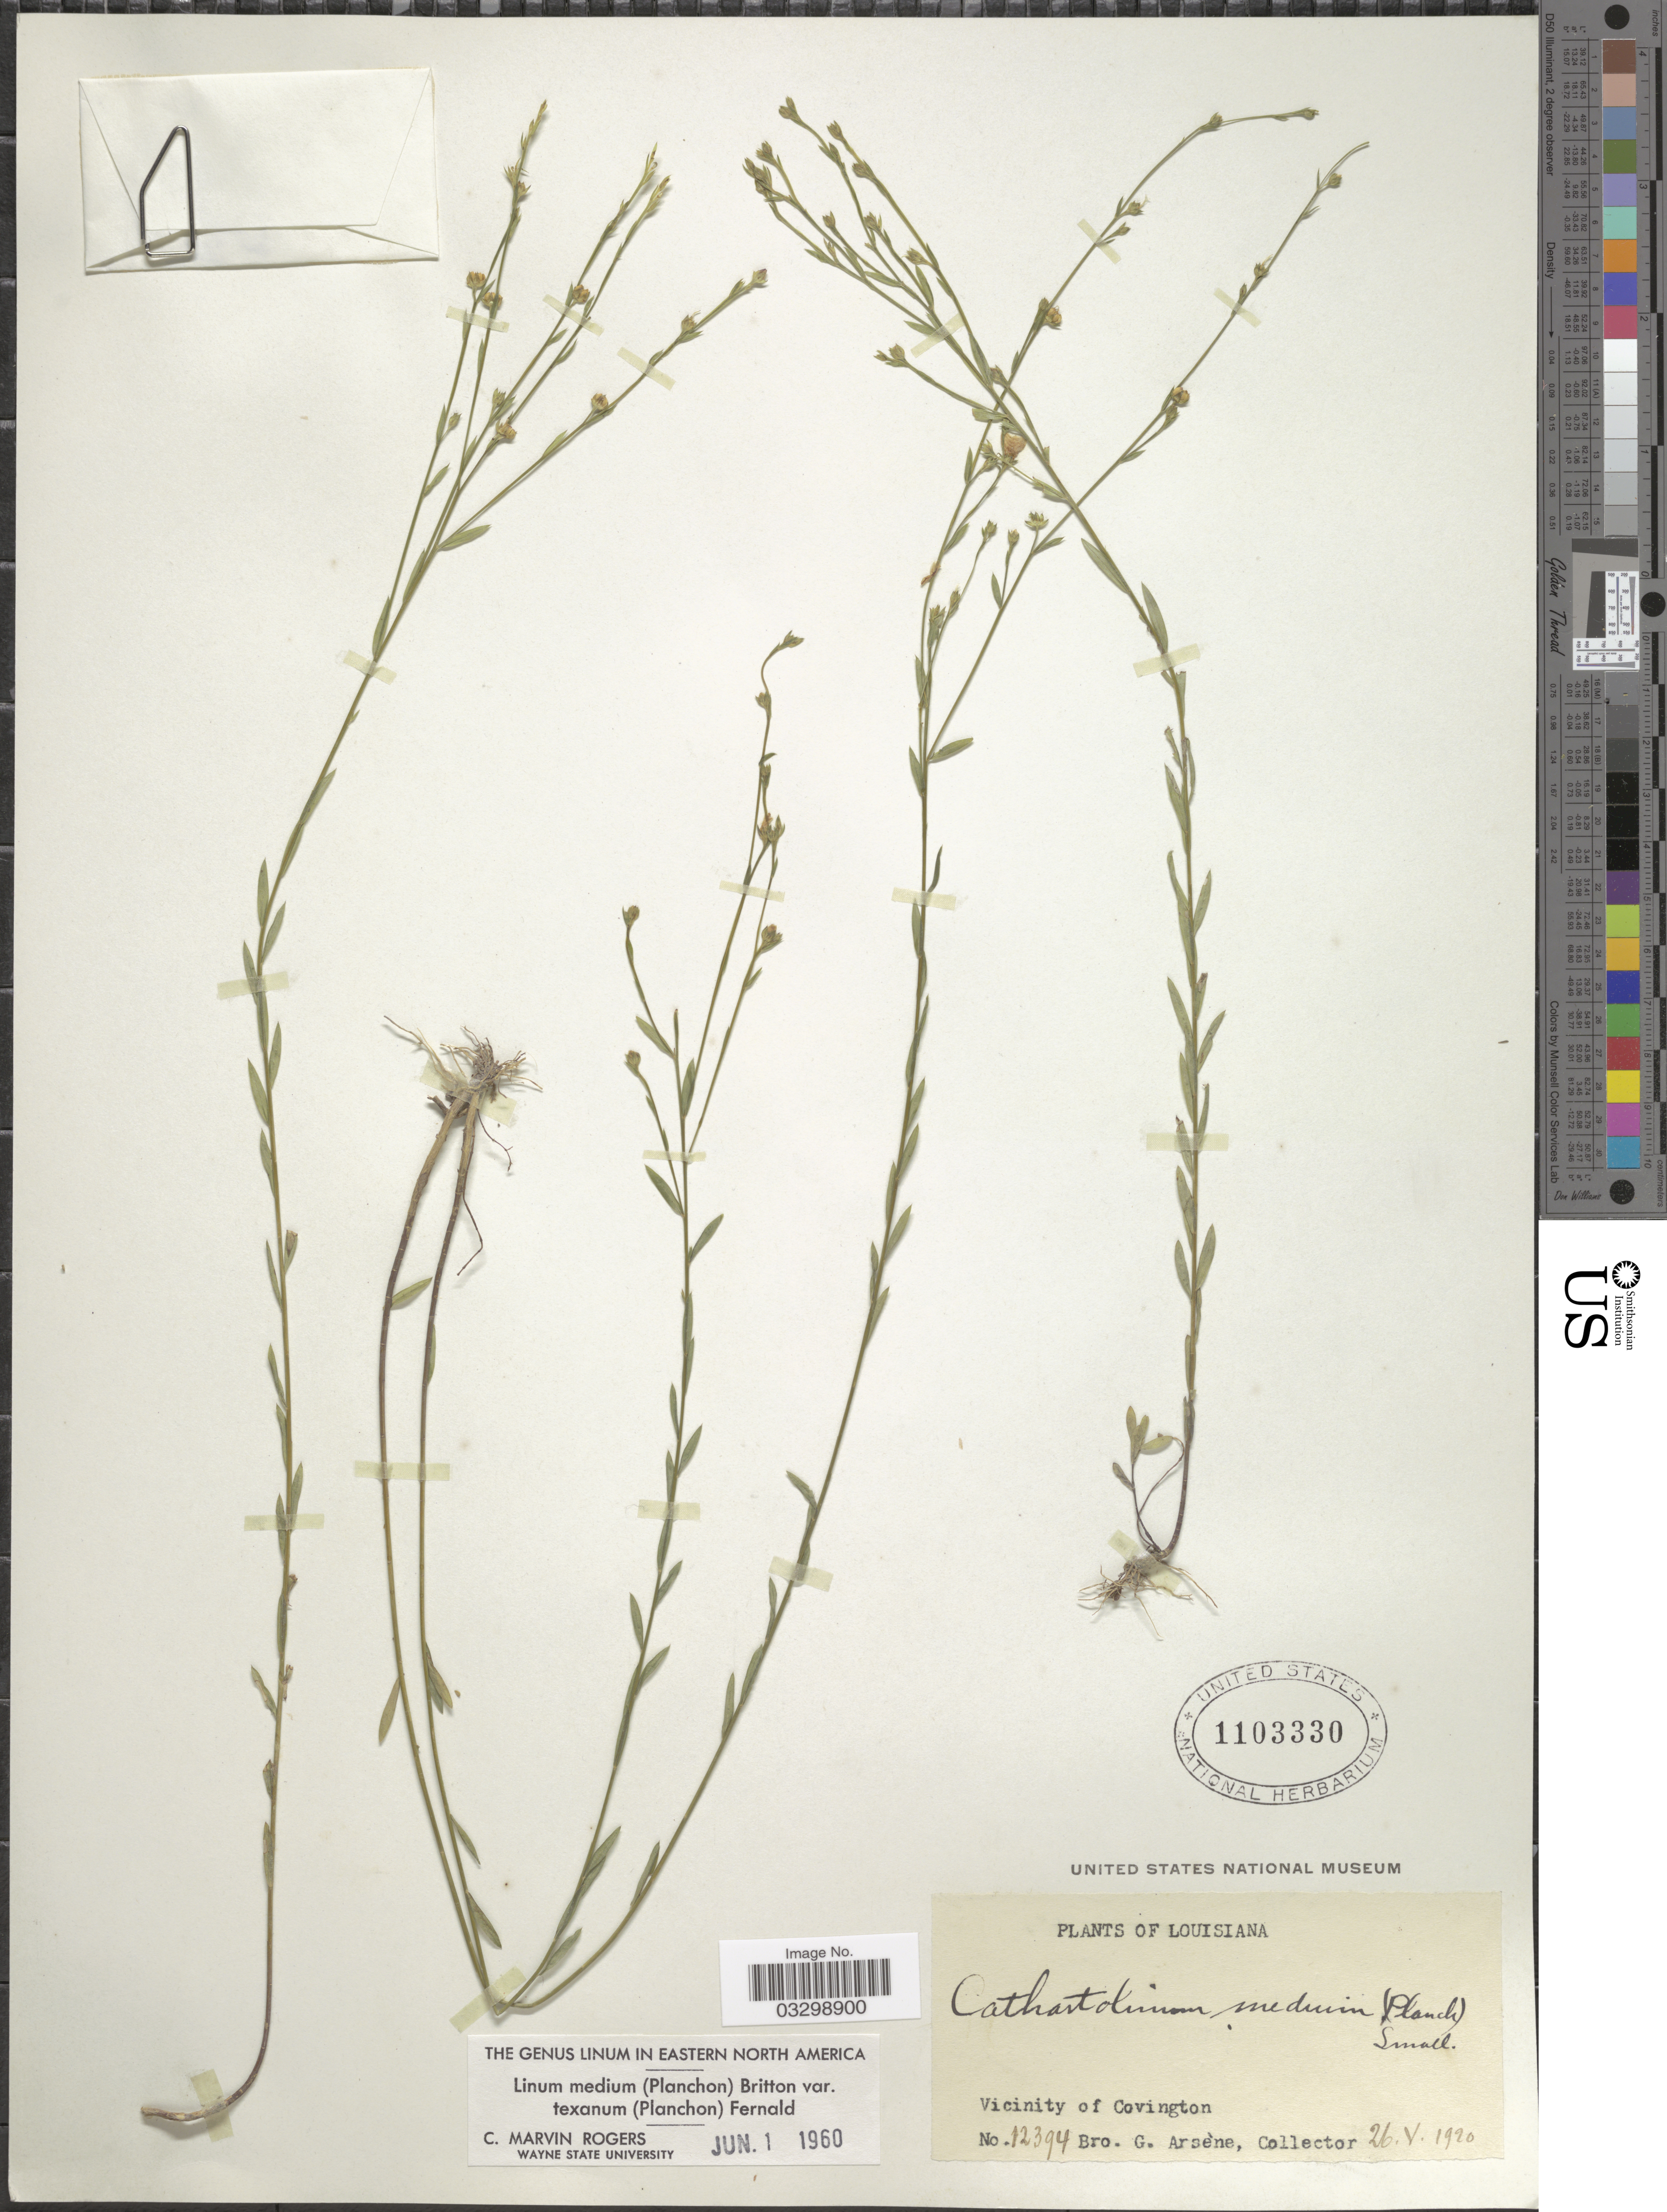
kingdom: Plantae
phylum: Tracheophyta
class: Magnoliopsida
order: Malpighiales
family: Linaceae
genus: Linum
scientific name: Linum medium var. texanum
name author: (Planch.) Fernald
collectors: Bro. G. Arsène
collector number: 12394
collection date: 1920-05-26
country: United States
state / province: Louisiana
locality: Vicinity of Covington.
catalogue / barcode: US 1103330